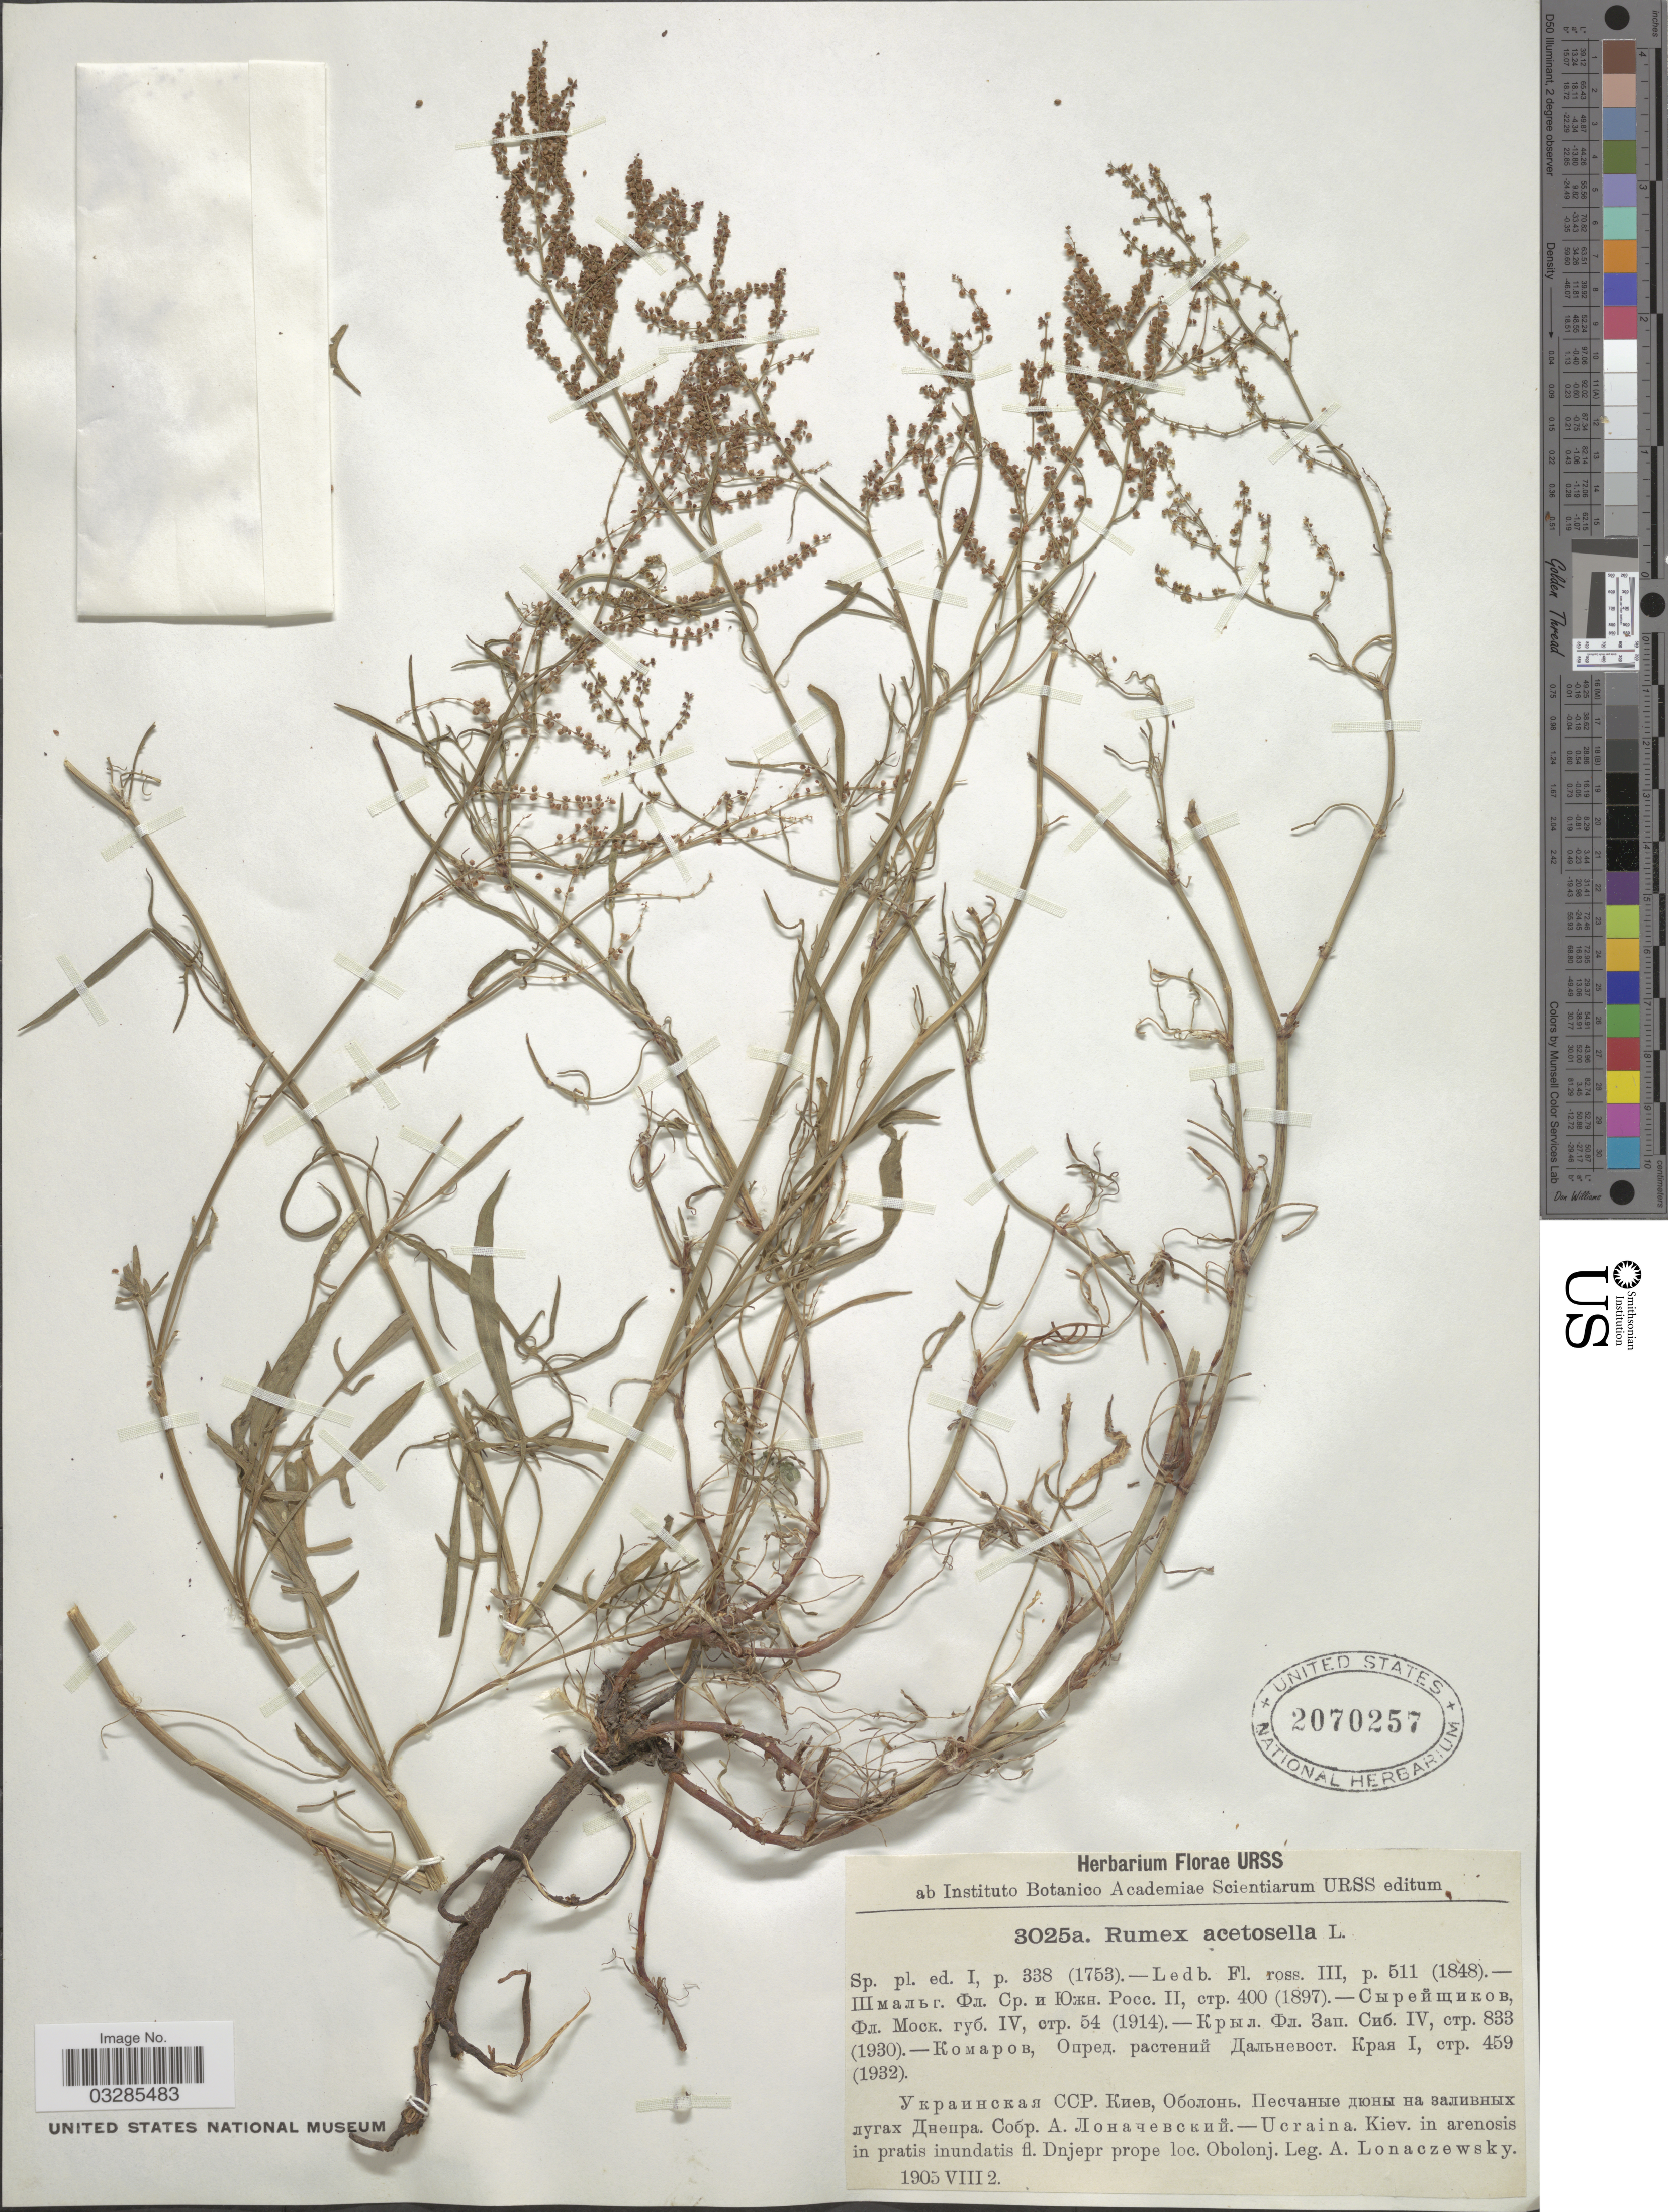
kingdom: Plantae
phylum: Tracheophyta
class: Magnoliopsida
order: Caryophyllales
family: Polygonaceae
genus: Rumex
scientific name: Rumex acetosella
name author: L.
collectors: A. Lonaczewsky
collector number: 3025a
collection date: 1905-08-02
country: Ukraine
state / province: Kiev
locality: Kiev. in arenosis in pratis inundatis fl. Dnjepr prope loc. Obolonj.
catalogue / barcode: US 2070257